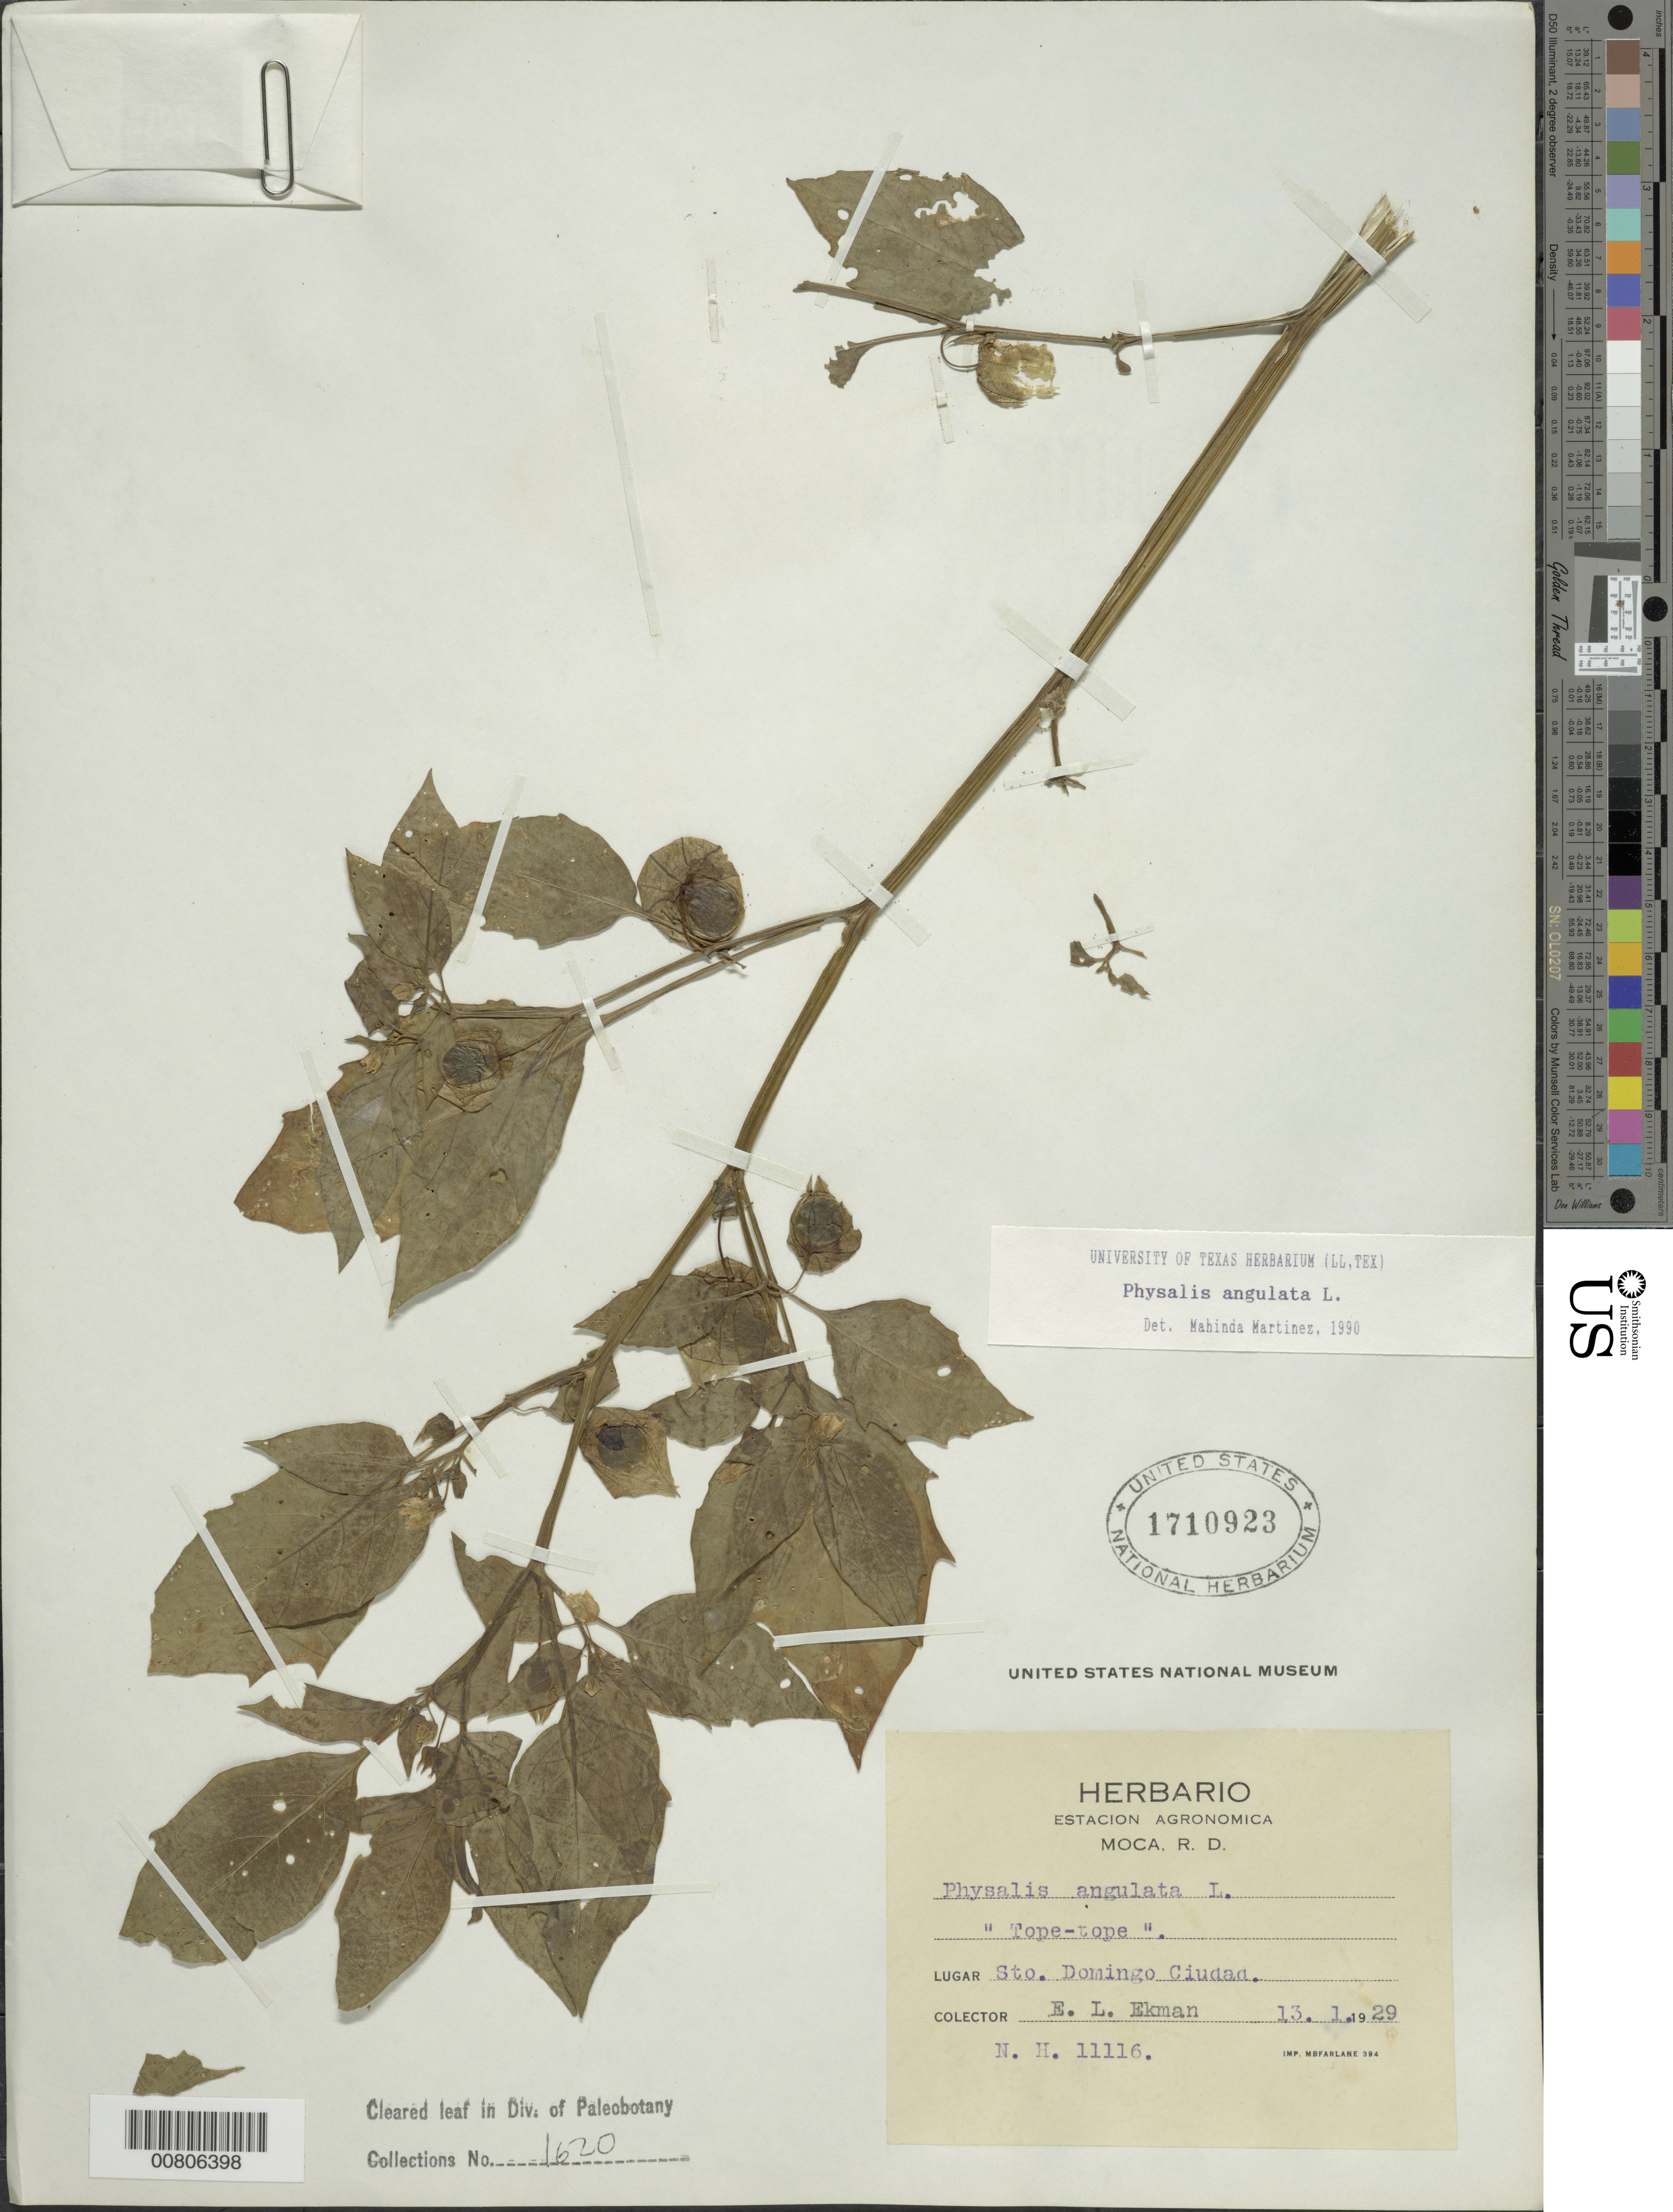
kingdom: Plantae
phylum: Tracheophyta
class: Magnoliopsida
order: Solanales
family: Solanaceae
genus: Physalis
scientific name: Physalis angulata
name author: L.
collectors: E. L. Ekman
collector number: H 11116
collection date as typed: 13 Jan 1929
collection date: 1929-01-13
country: Dominican Republic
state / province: Distrito Nacional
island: Hispaniola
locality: Santo Domingo Ciudad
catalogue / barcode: US 1710923